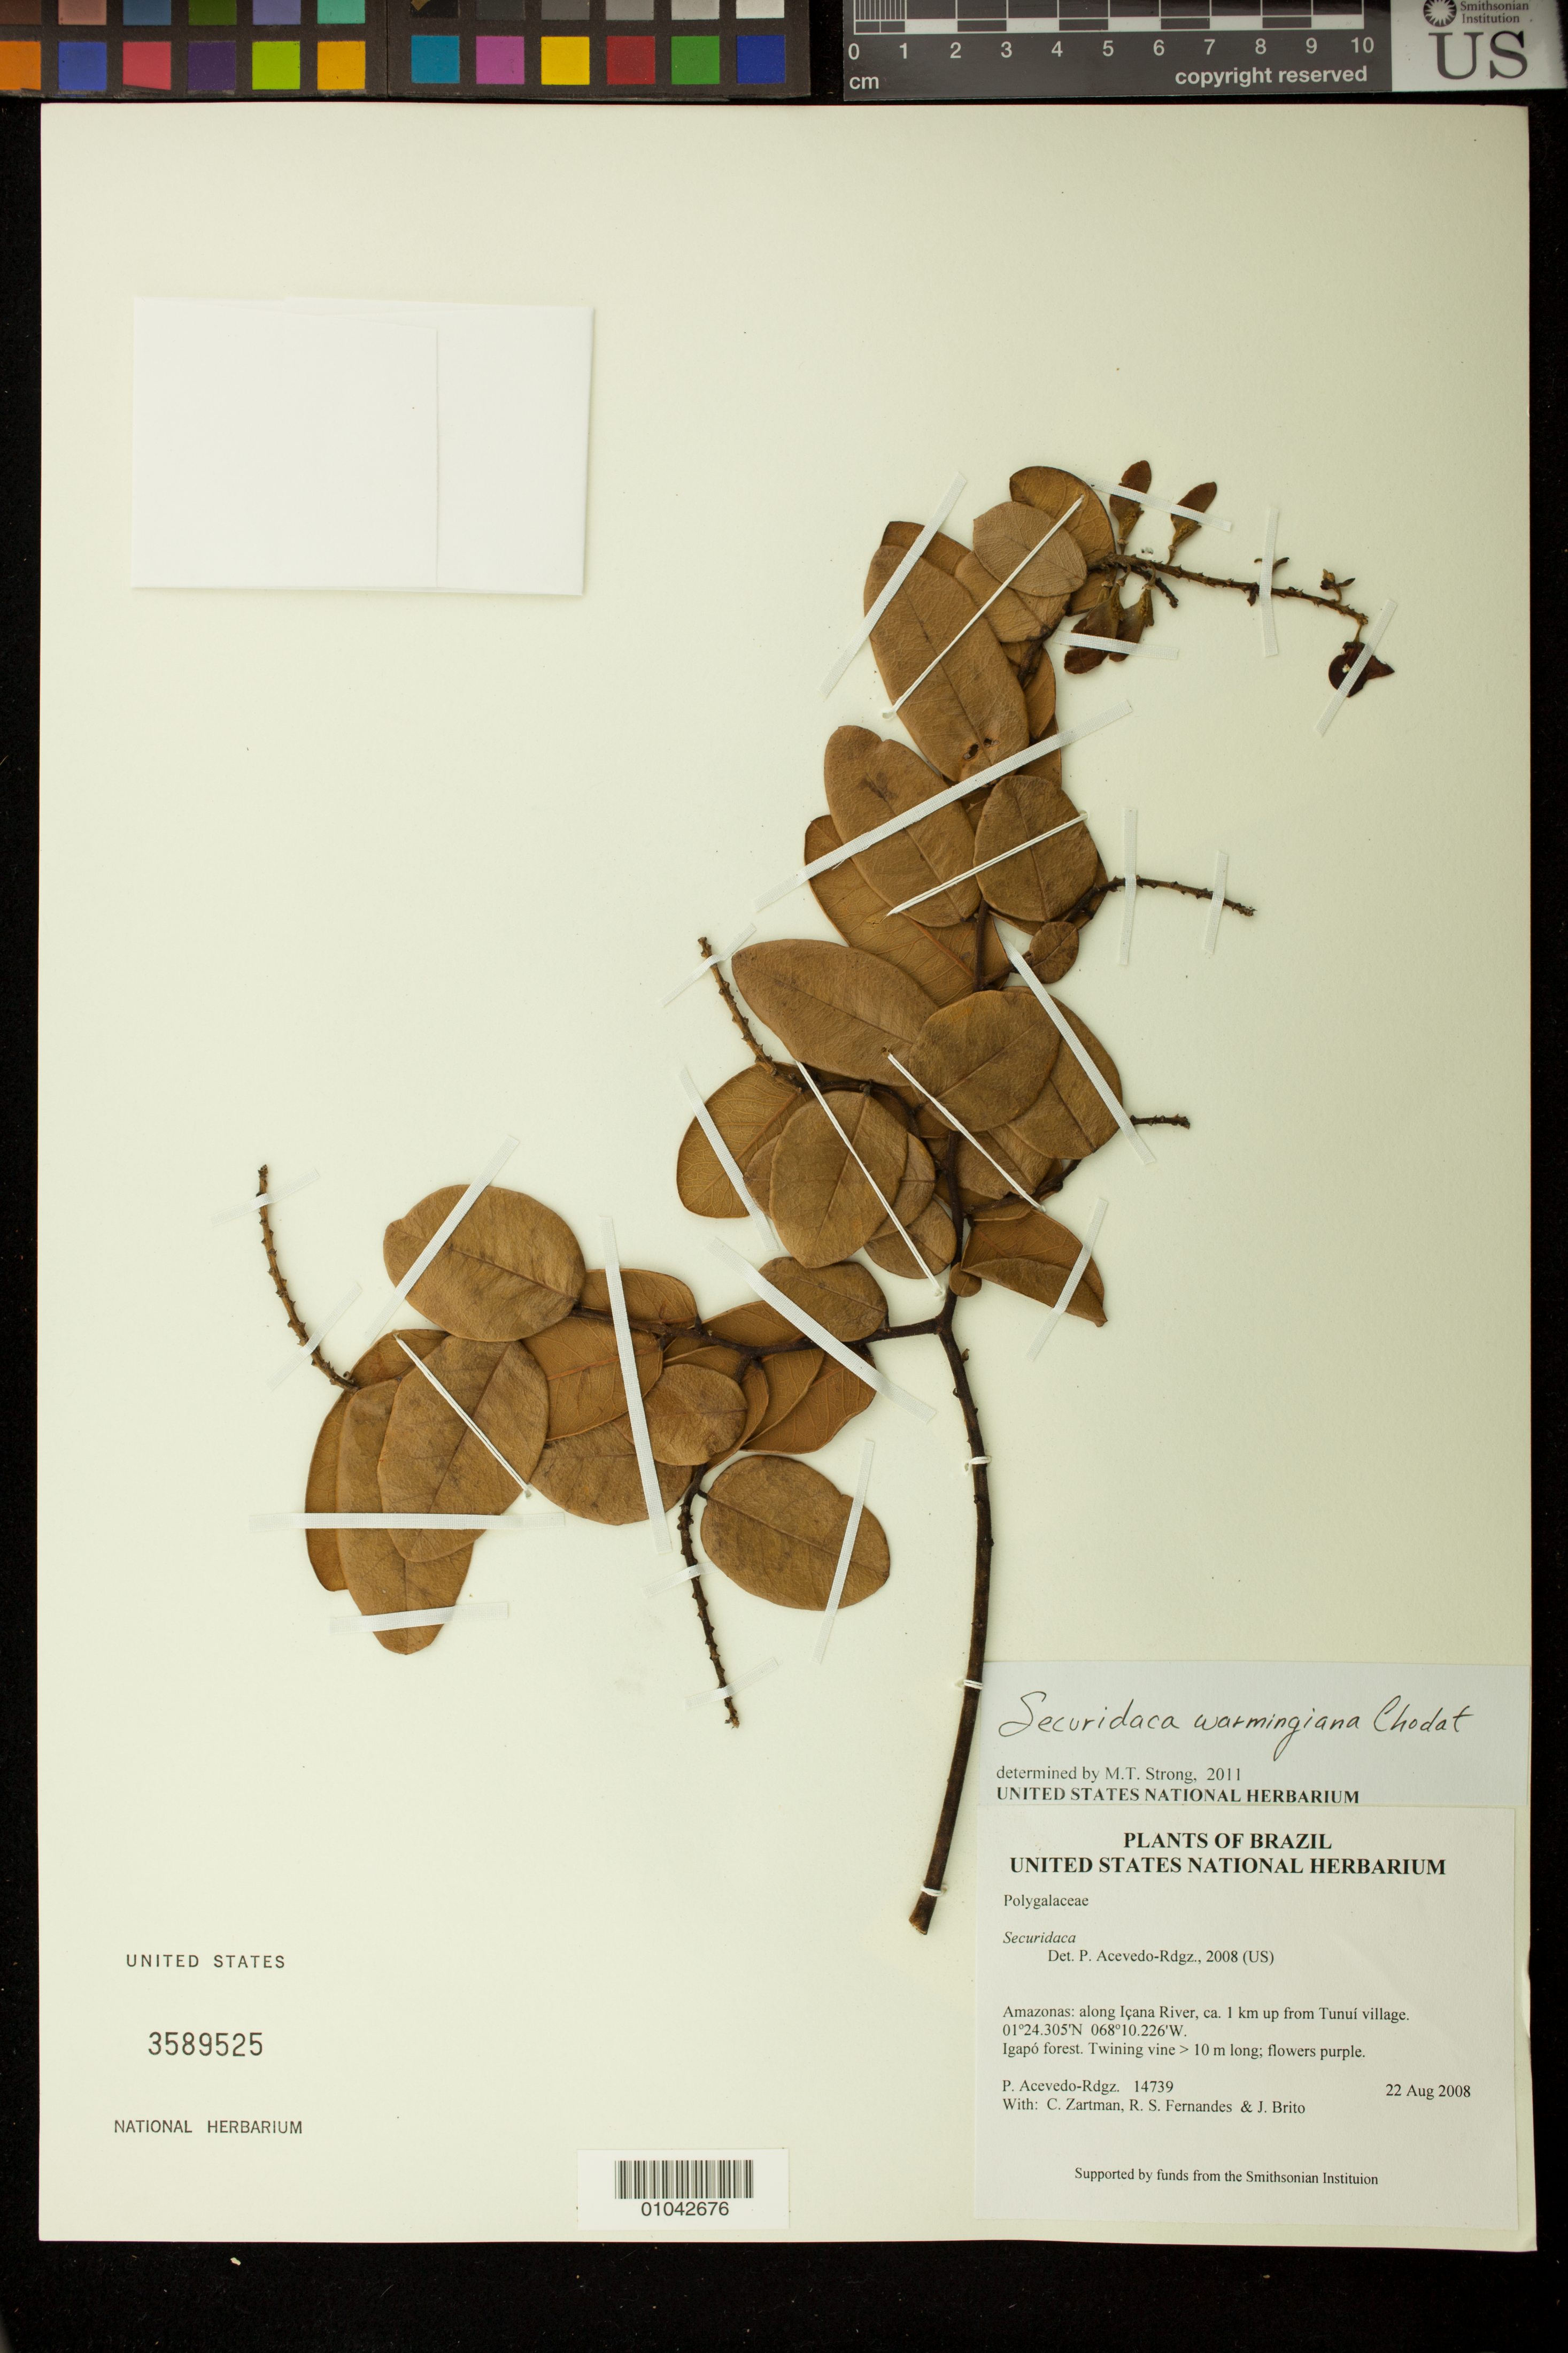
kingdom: Plantae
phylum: Tracheophyta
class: Magnoliopsida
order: Fabales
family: Polygalaceae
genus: Securidaca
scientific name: Securidaca warmingiana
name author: Chodat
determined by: Strong, M. T., (US), Smithsonian Institution - National Museum of Natural History (UNITED STATES)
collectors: P. Acevedo-Rodr., C. Zartman, R. Fernandes & J. Brito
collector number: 14739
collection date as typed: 22 Aug 2008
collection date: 2008-08-22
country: Brazil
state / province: Amazonas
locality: Amazonas: along Içana River, ca. 1 km up from Tunuí village.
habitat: Igapó forest.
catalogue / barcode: US 3589525